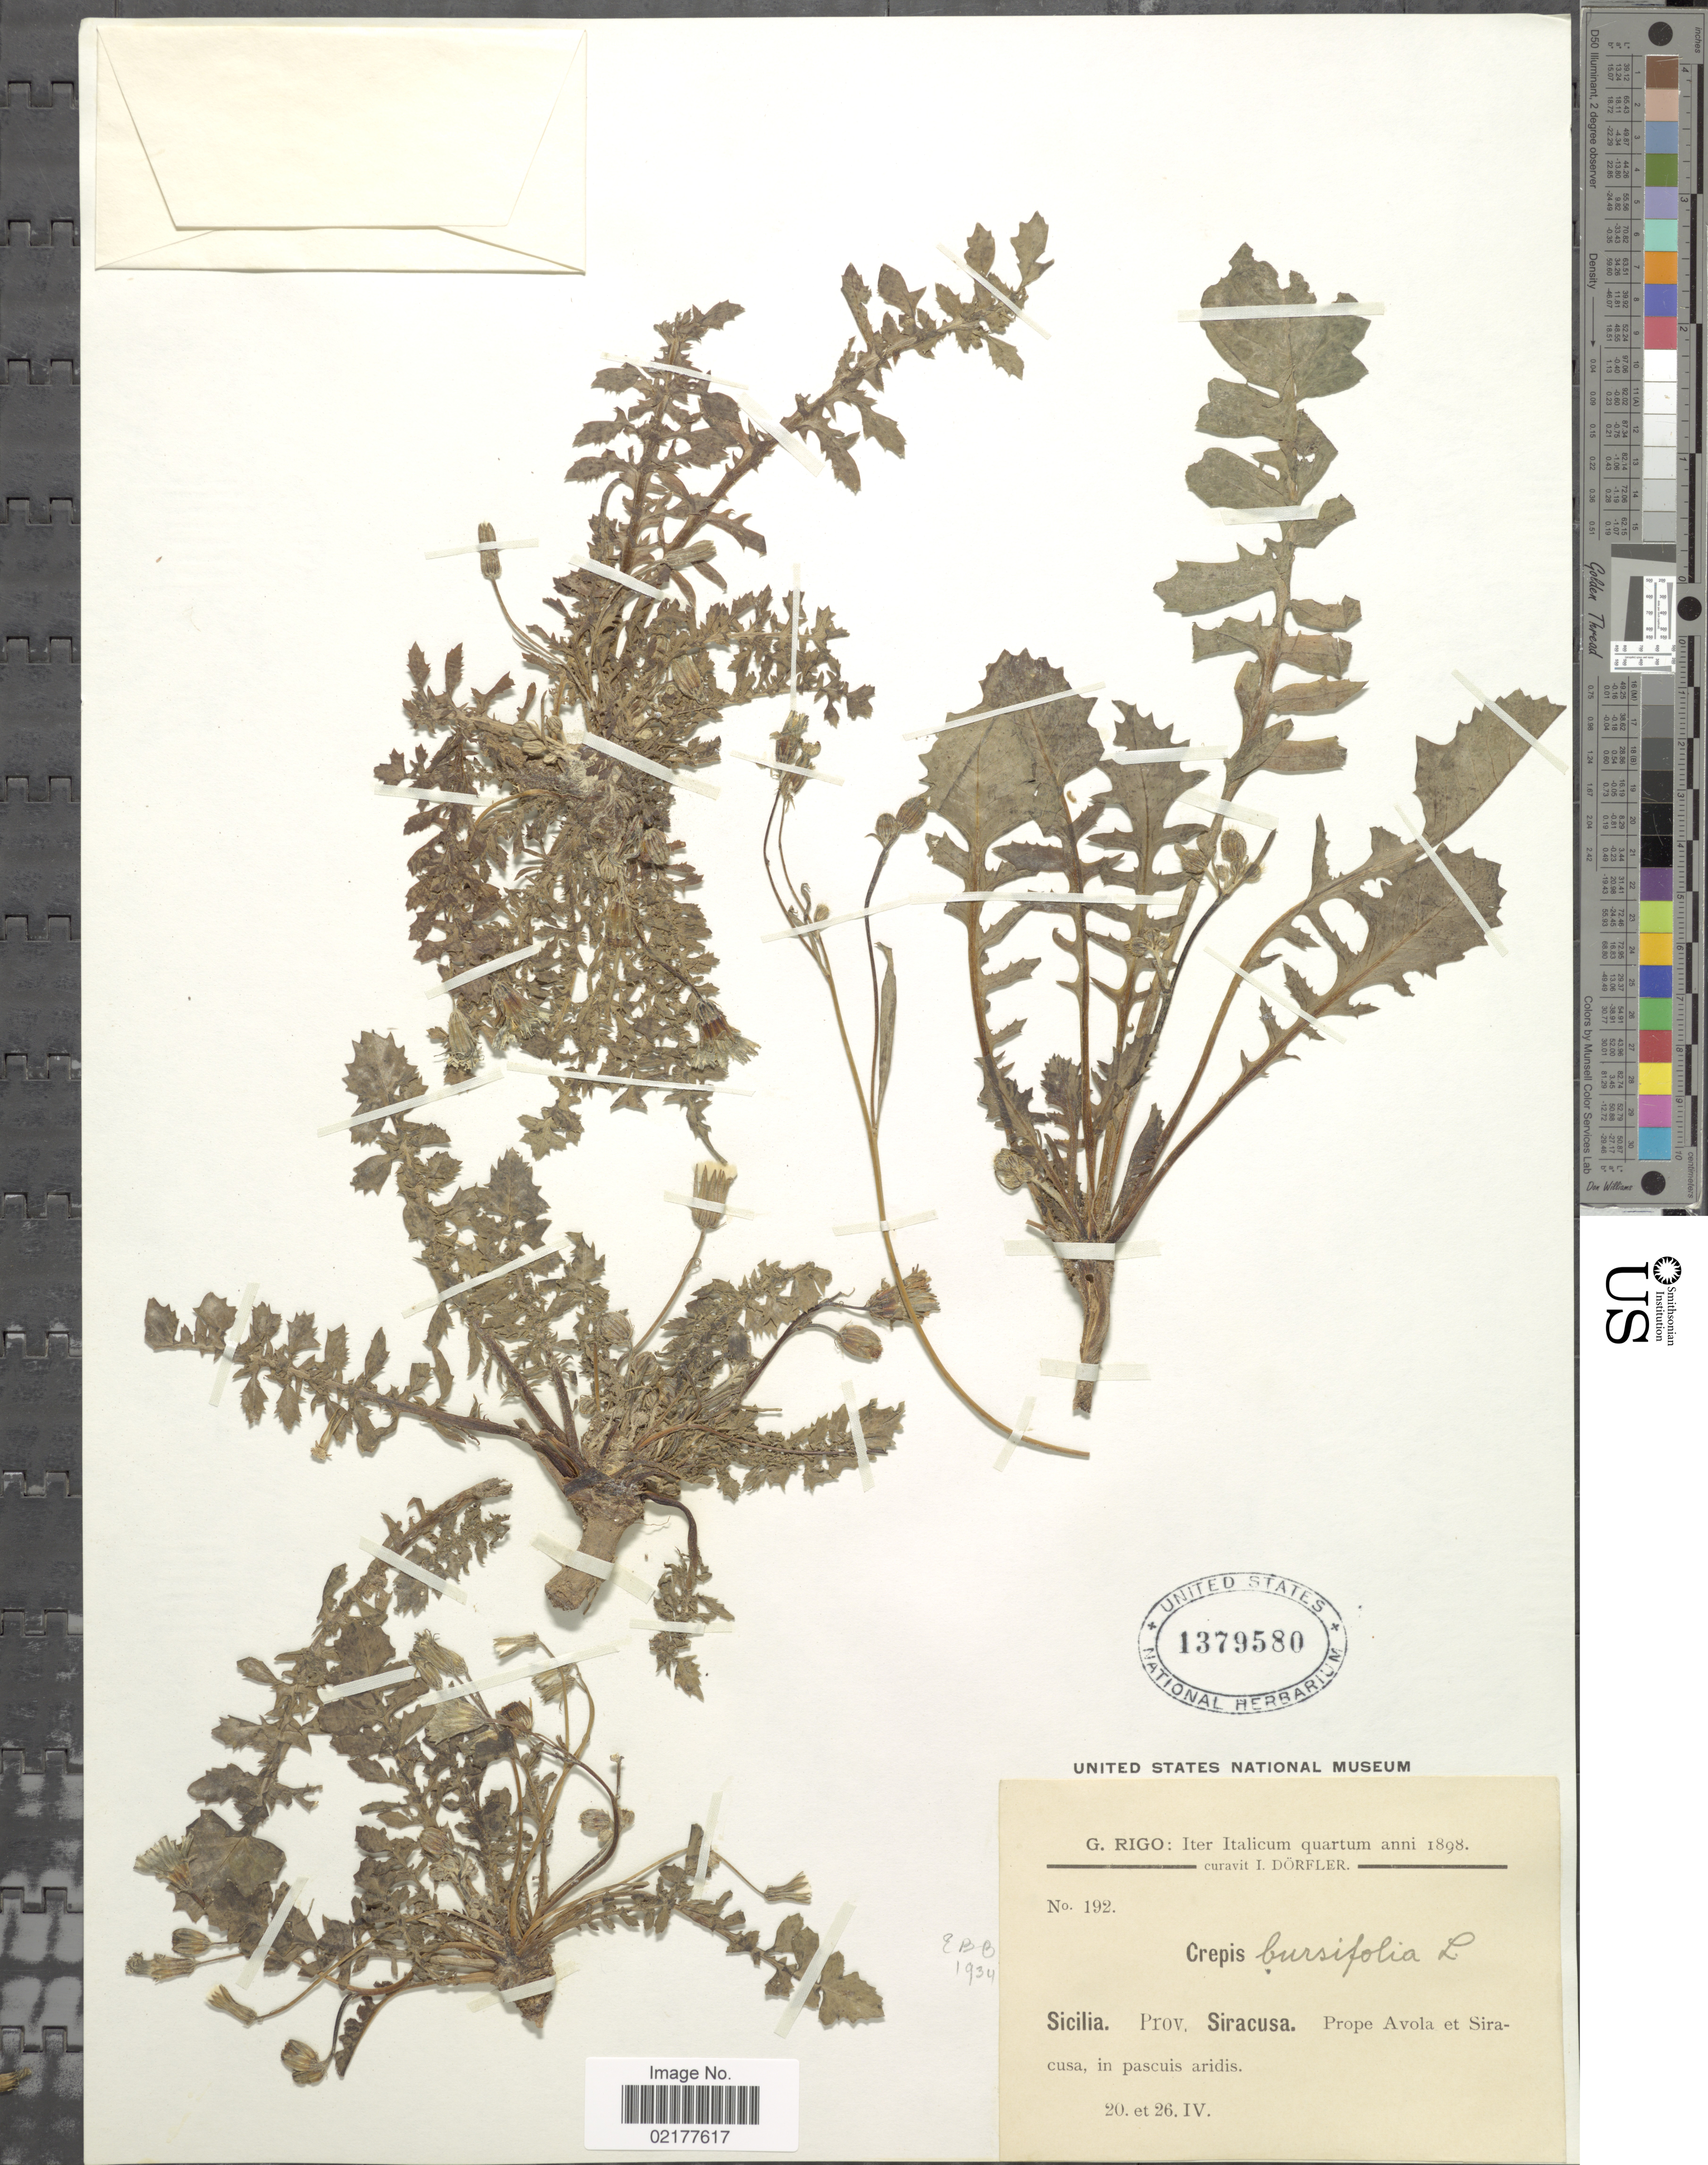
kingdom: Plantae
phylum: Tracheophyta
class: Magnoliopsida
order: Asterales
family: Asteraceae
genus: Crepis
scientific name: Crepis bursifolia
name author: L.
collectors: G. Rigo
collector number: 192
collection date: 1898-04-20/1898-04-26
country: Italy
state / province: Siciliana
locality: Sicilia. Prov. Siracusa. Prope Avola et Siracusa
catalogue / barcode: US 1379580